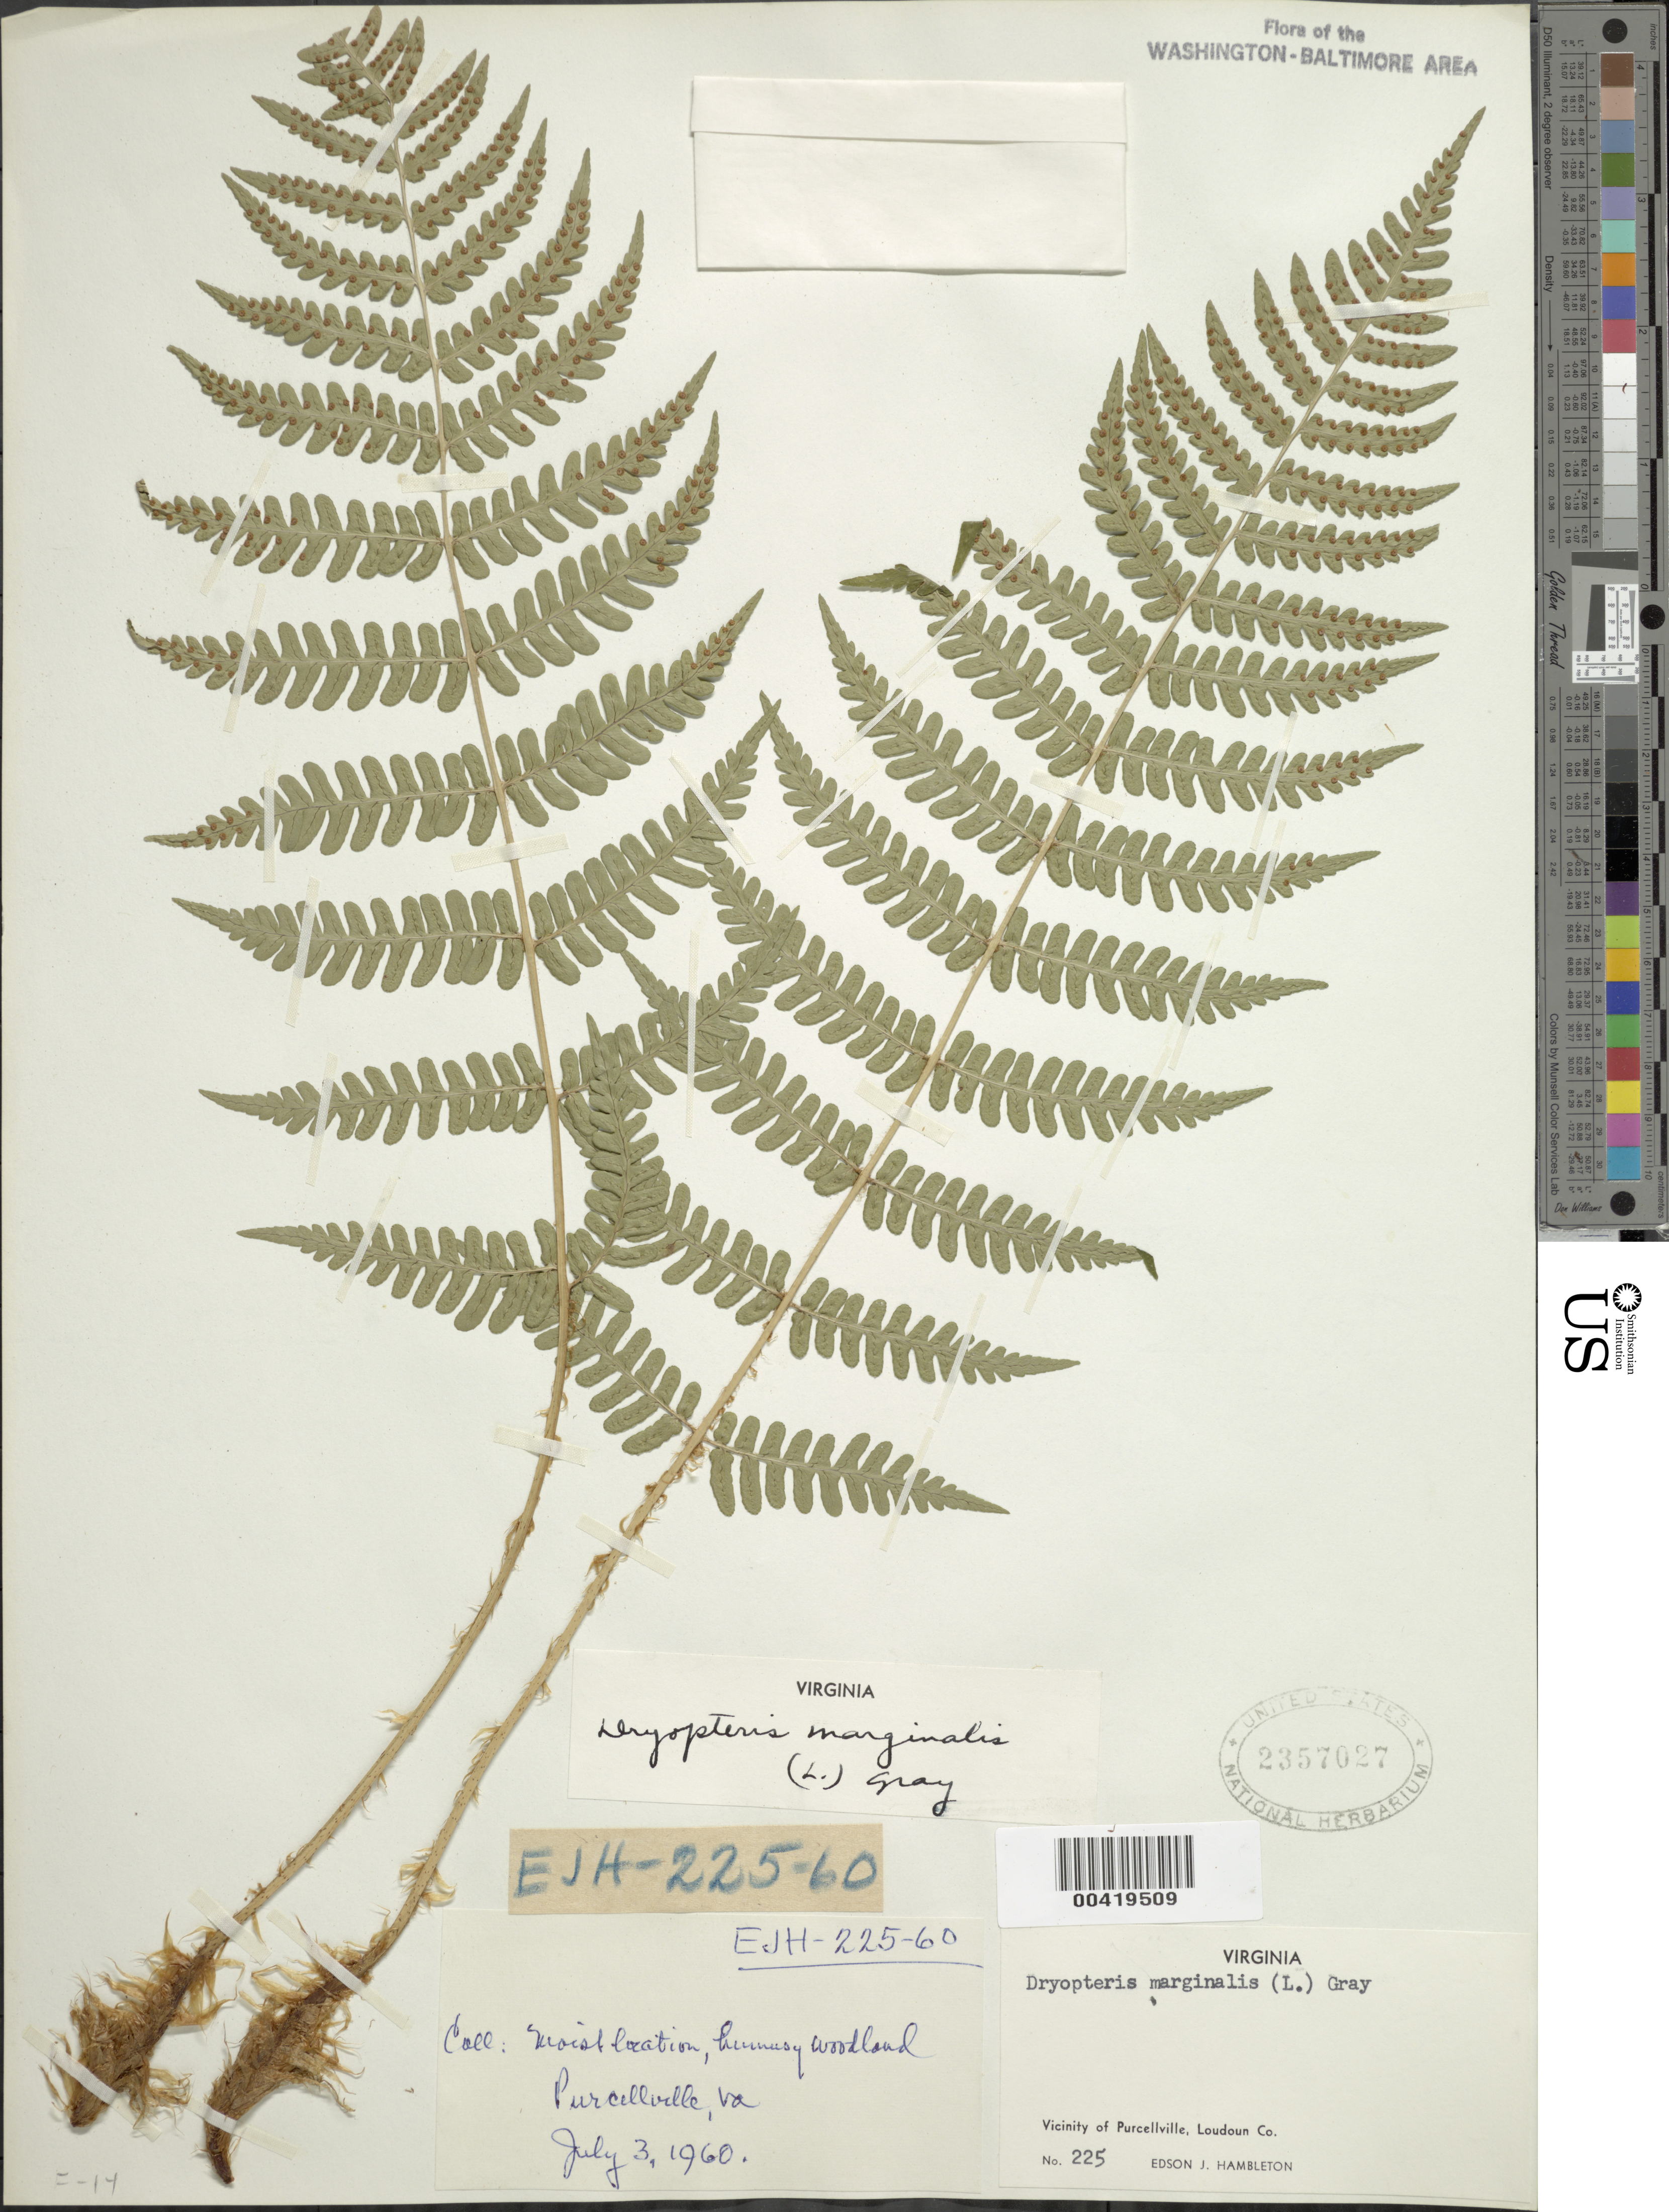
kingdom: Plantae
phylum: Tracheophyta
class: Polypodiopsida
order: Polypodiales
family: Dryopteridaceae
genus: Dryopteris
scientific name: Dryopteris marginalis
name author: (L.) A. Gray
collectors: E. Hambleton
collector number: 225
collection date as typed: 03 Jul 1960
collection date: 1960-07-03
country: United States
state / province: Virginia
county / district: Loudoun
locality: Purcellville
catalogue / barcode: US 2357027